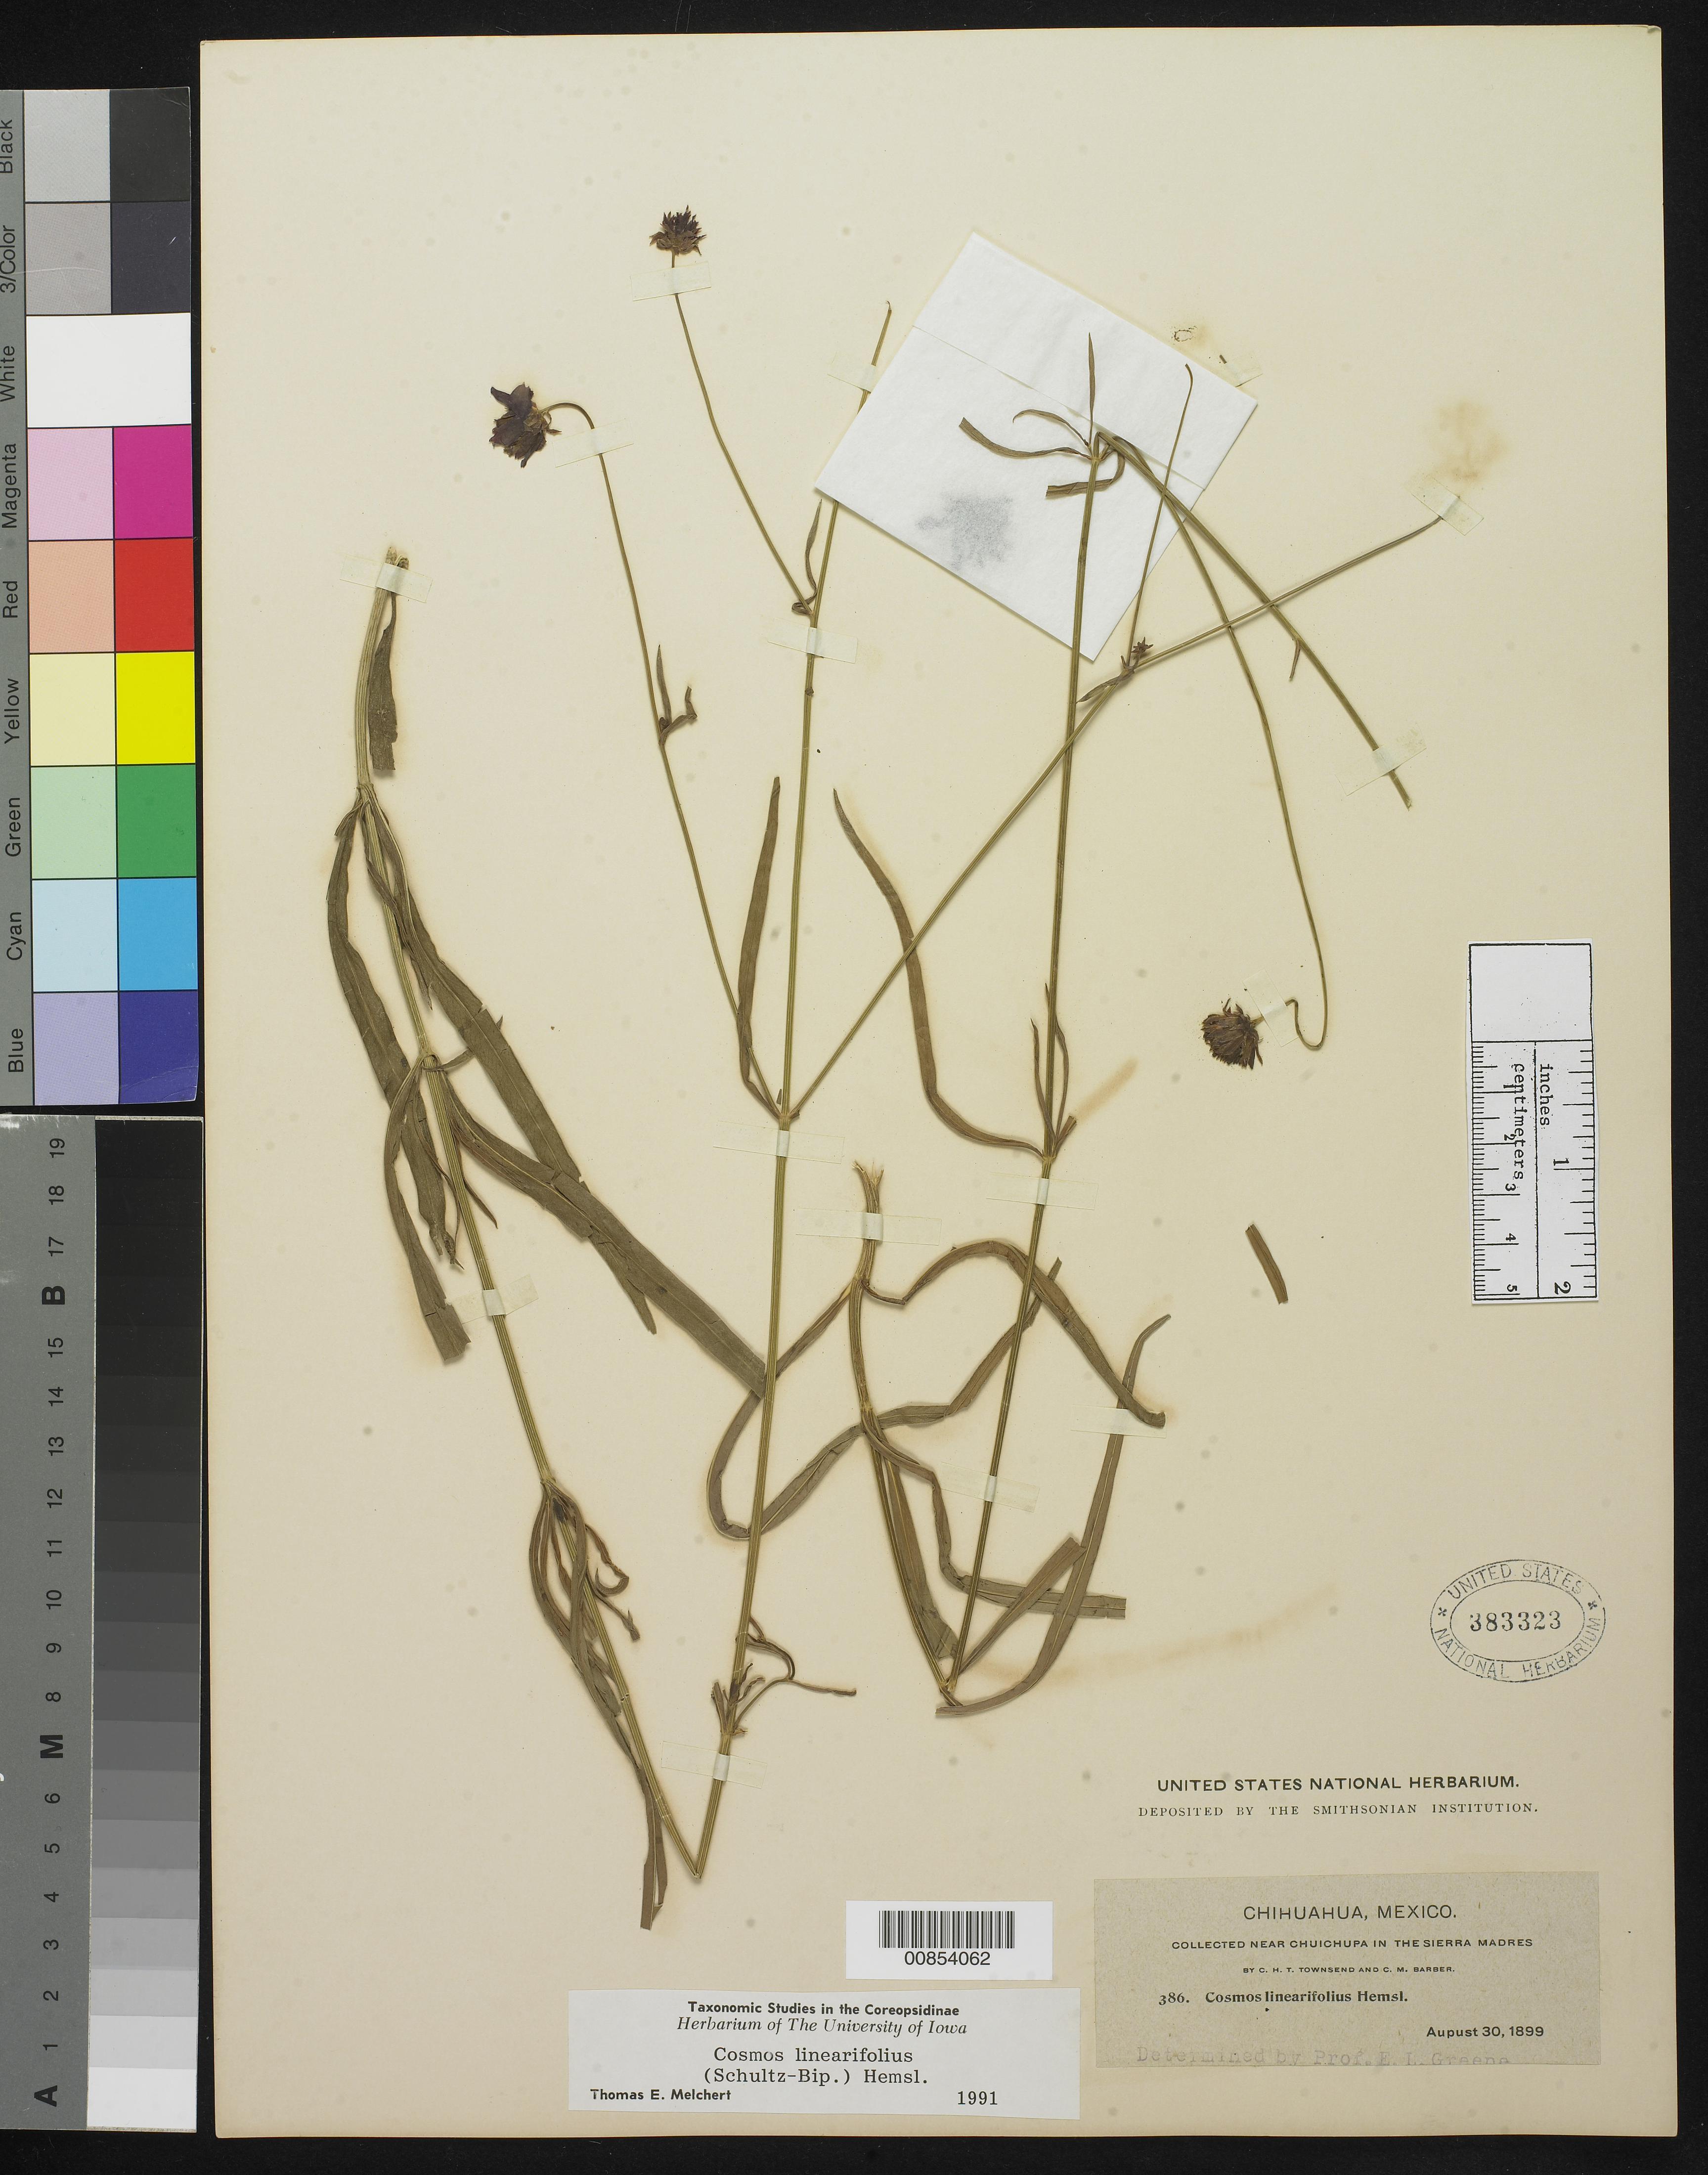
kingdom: Plantae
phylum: Tracheophyta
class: Magnoliopsida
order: Asterales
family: Asteraceae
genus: Cosmos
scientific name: Cosmos linearifolius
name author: (Sch. Bip.) Hemsl.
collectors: C. H. T. Townsend & C. Barber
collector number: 386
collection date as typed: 30 Aug 1899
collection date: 1899-08-30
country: Mexico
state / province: Chihuahua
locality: Near Chuichupa in the Sierra Madre, Chihuahua.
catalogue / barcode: US 383323